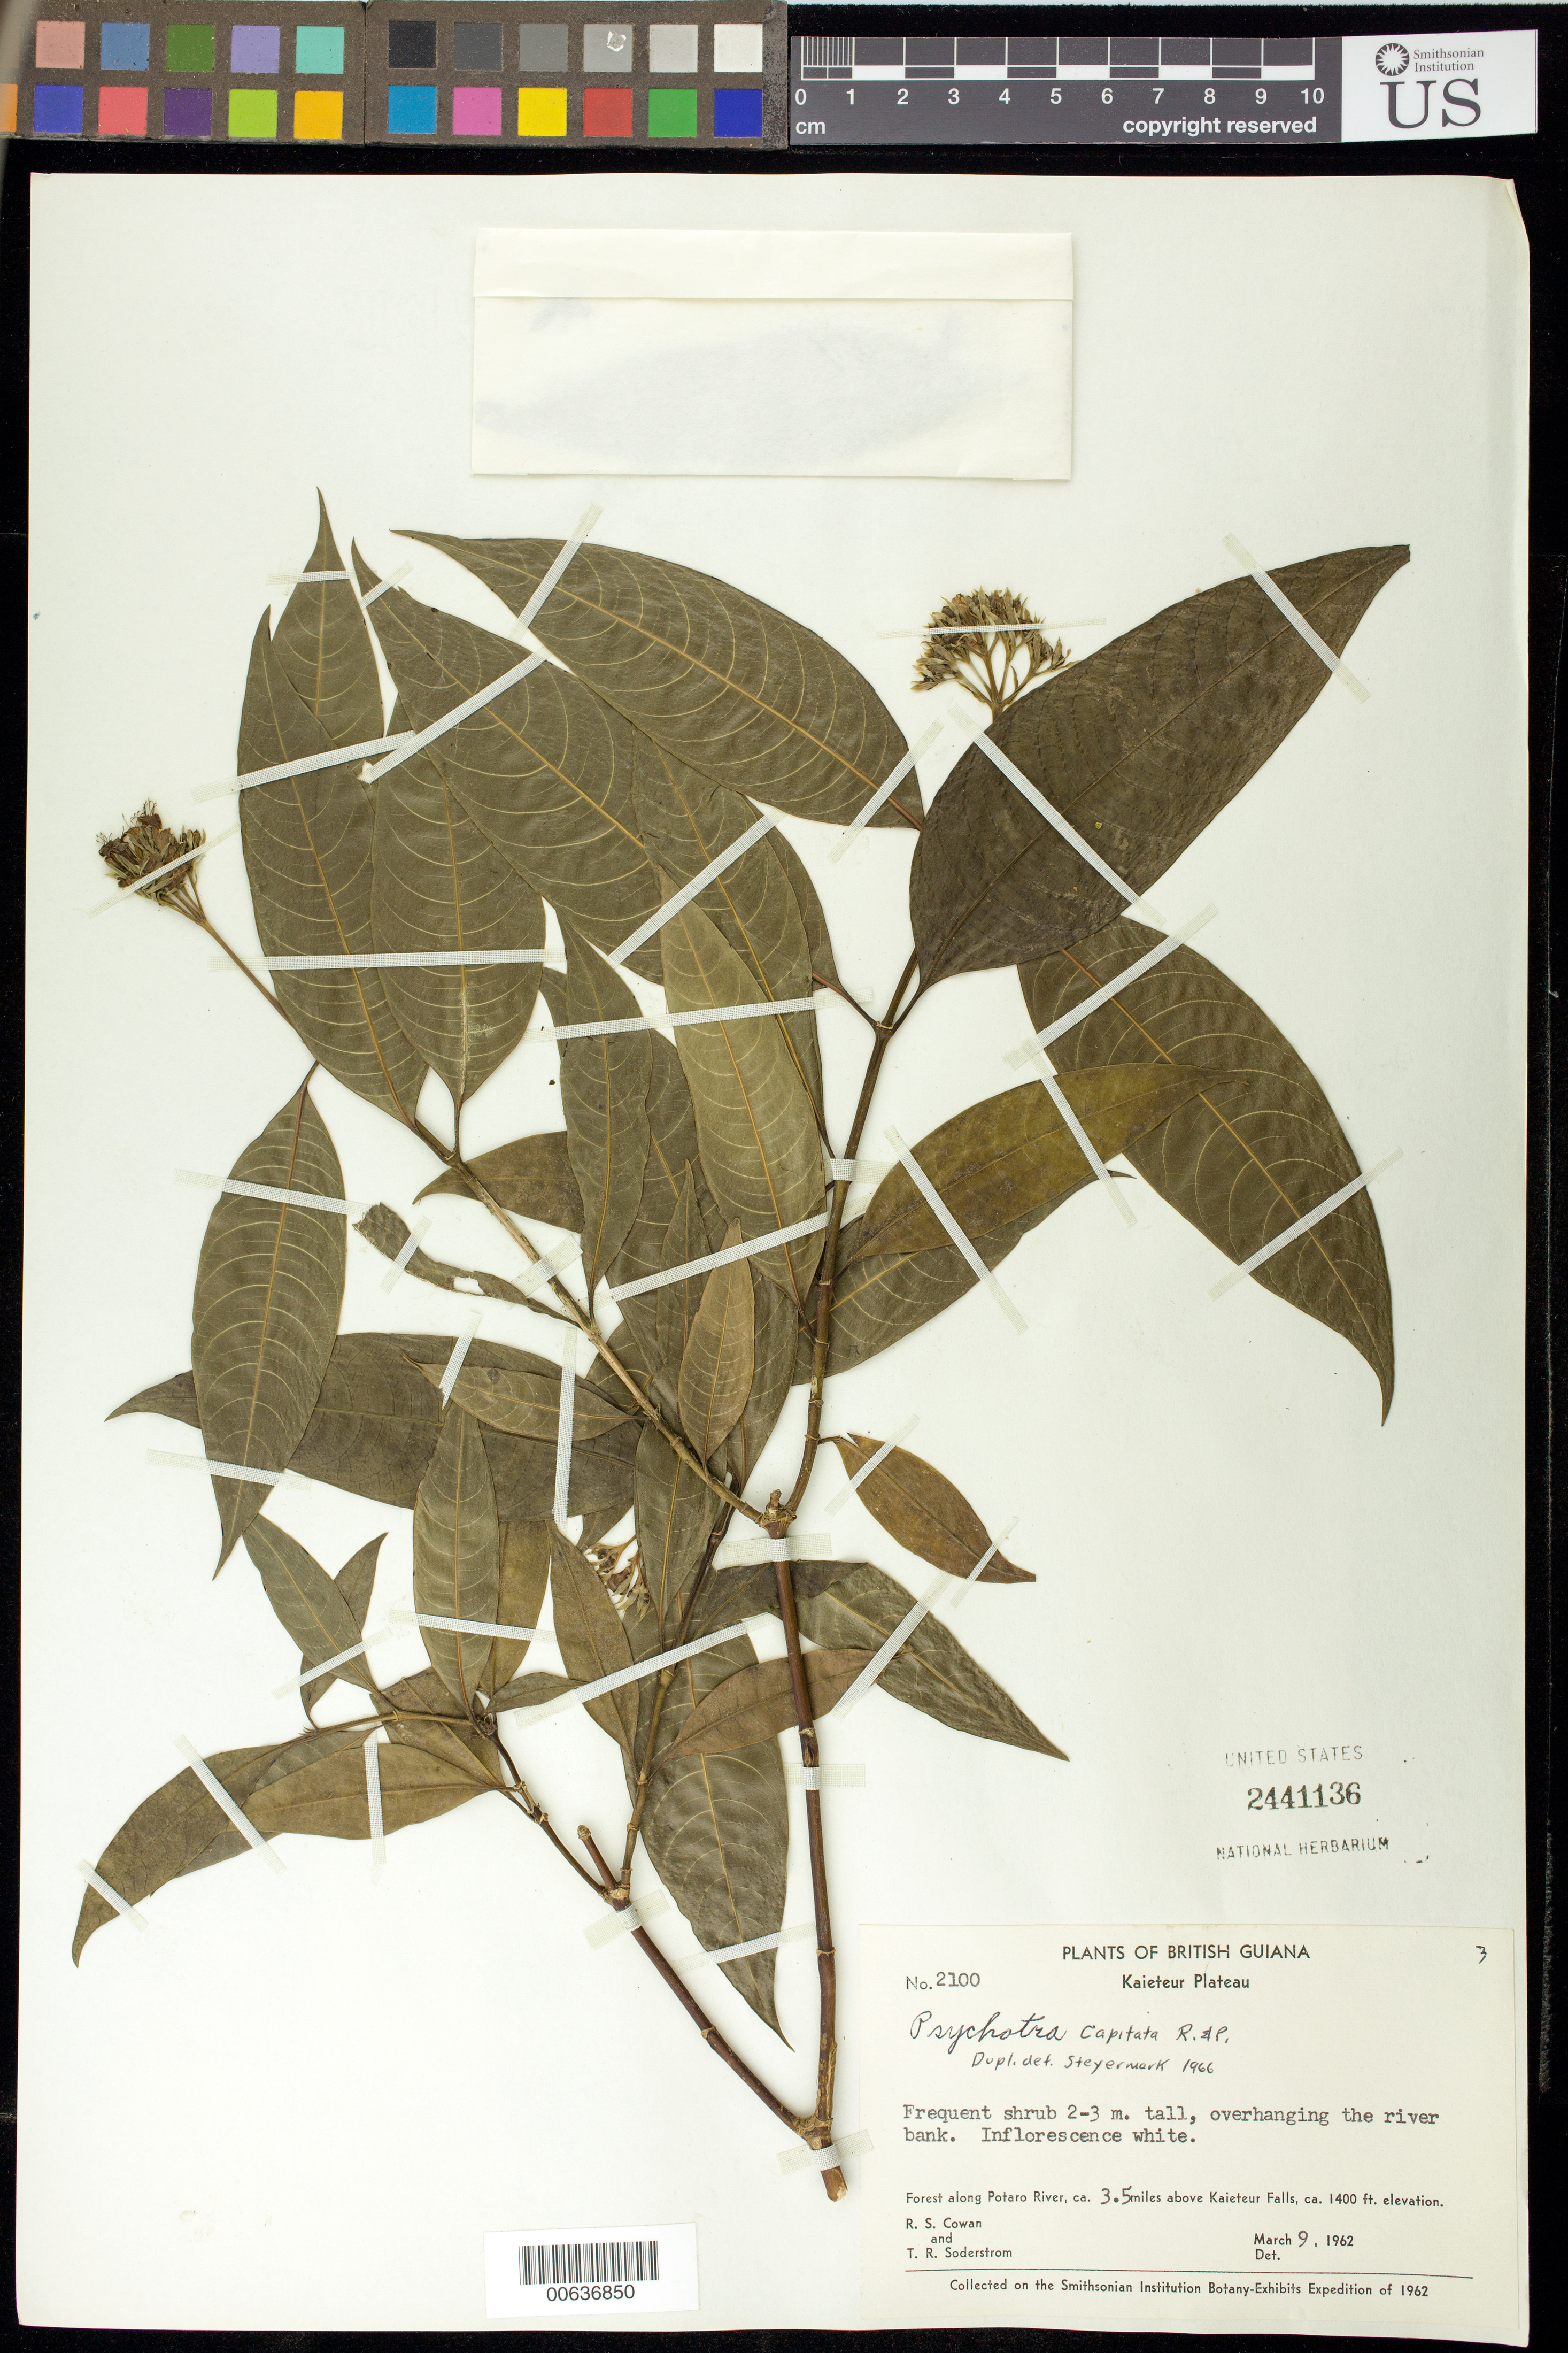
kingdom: Plantae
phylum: Tracheophyta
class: Magnoliopsida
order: Gentianales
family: Rubiaceae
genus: Palicourea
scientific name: Palicourea violacea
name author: (Aubl.) A. Rich.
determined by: Kirkbride, J. H., Jr.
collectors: R. S. Cowan & T. R. Soderstrom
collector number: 2100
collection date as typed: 9-Mar-62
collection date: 1962-03-09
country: Guyana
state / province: Potaro-Siparuni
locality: Kaieteur plateau, Potaro R., ca 3.5 miles above Kaieteur Falls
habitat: Forest; overhaning river bank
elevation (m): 427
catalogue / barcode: US 2441136